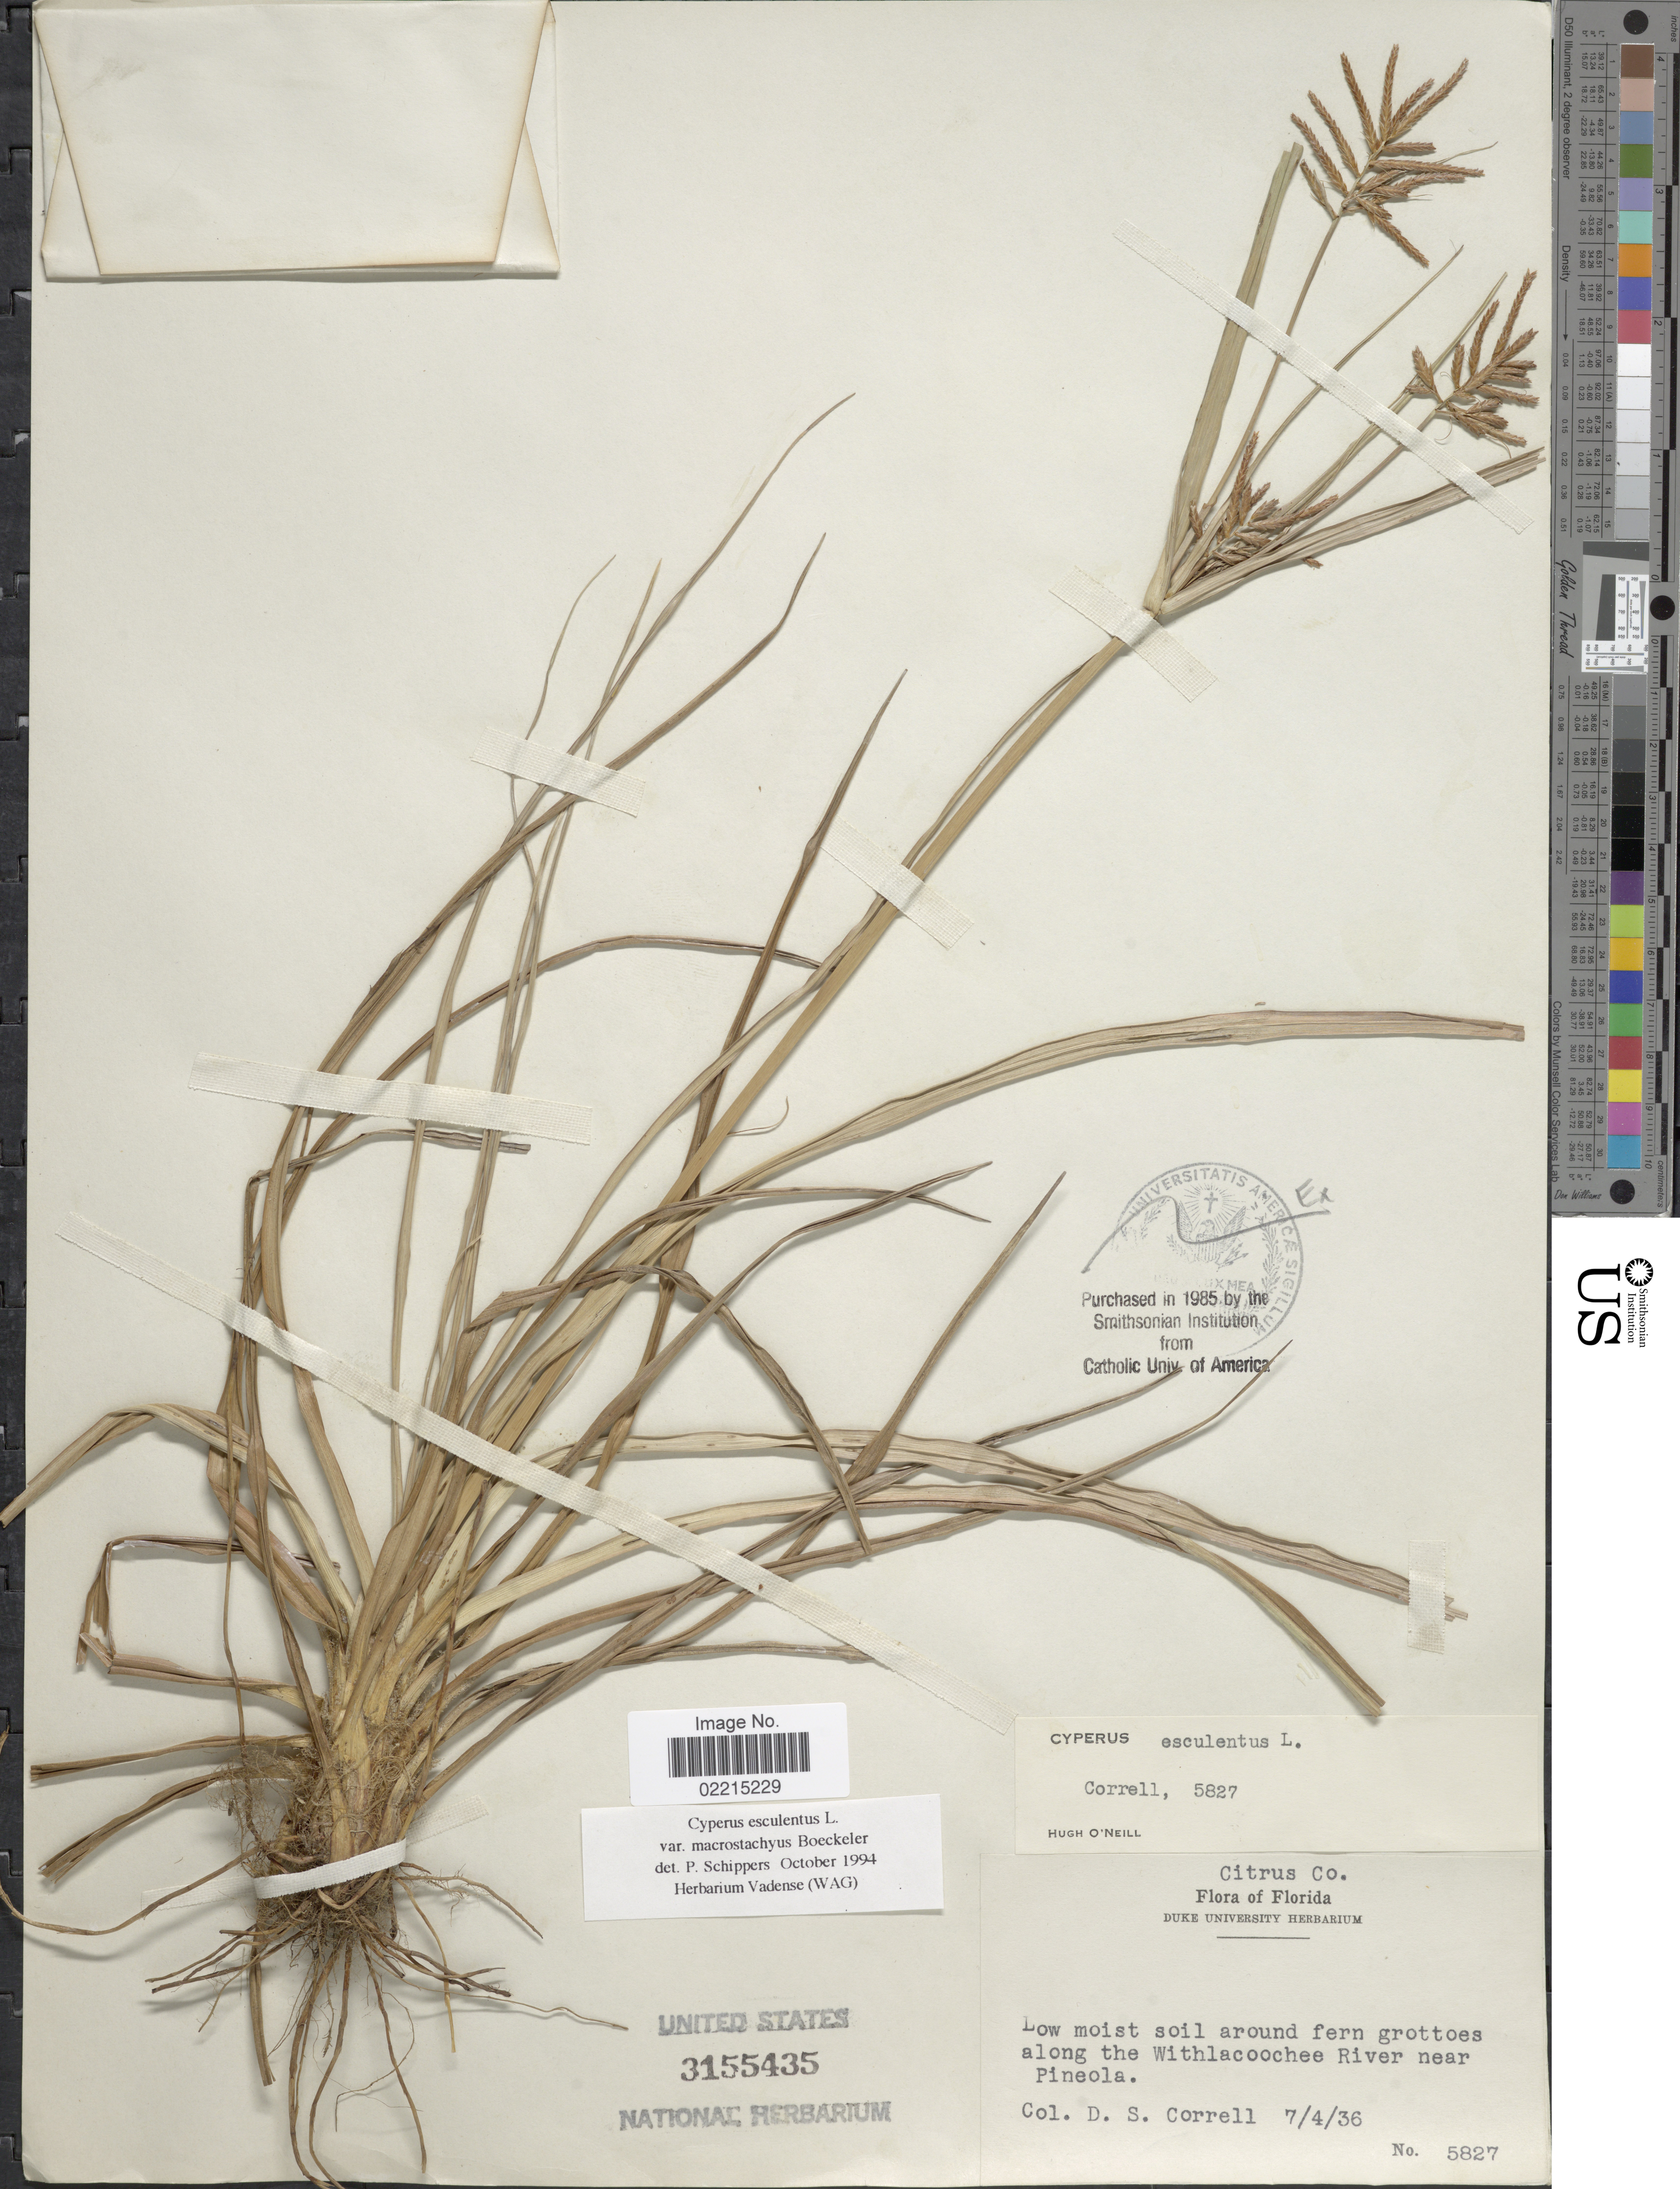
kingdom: Plantae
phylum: Tracheophyta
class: Liliopsida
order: Poales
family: Cyperaceae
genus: Cyperus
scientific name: Cyperus esculentus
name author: L.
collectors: D. S. Correll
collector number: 5827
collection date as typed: Transcribed d/m/y: 4/7/36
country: United States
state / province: Florida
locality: Citrus Co. Along the Withlacoochee River near Pineola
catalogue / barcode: US 3155435